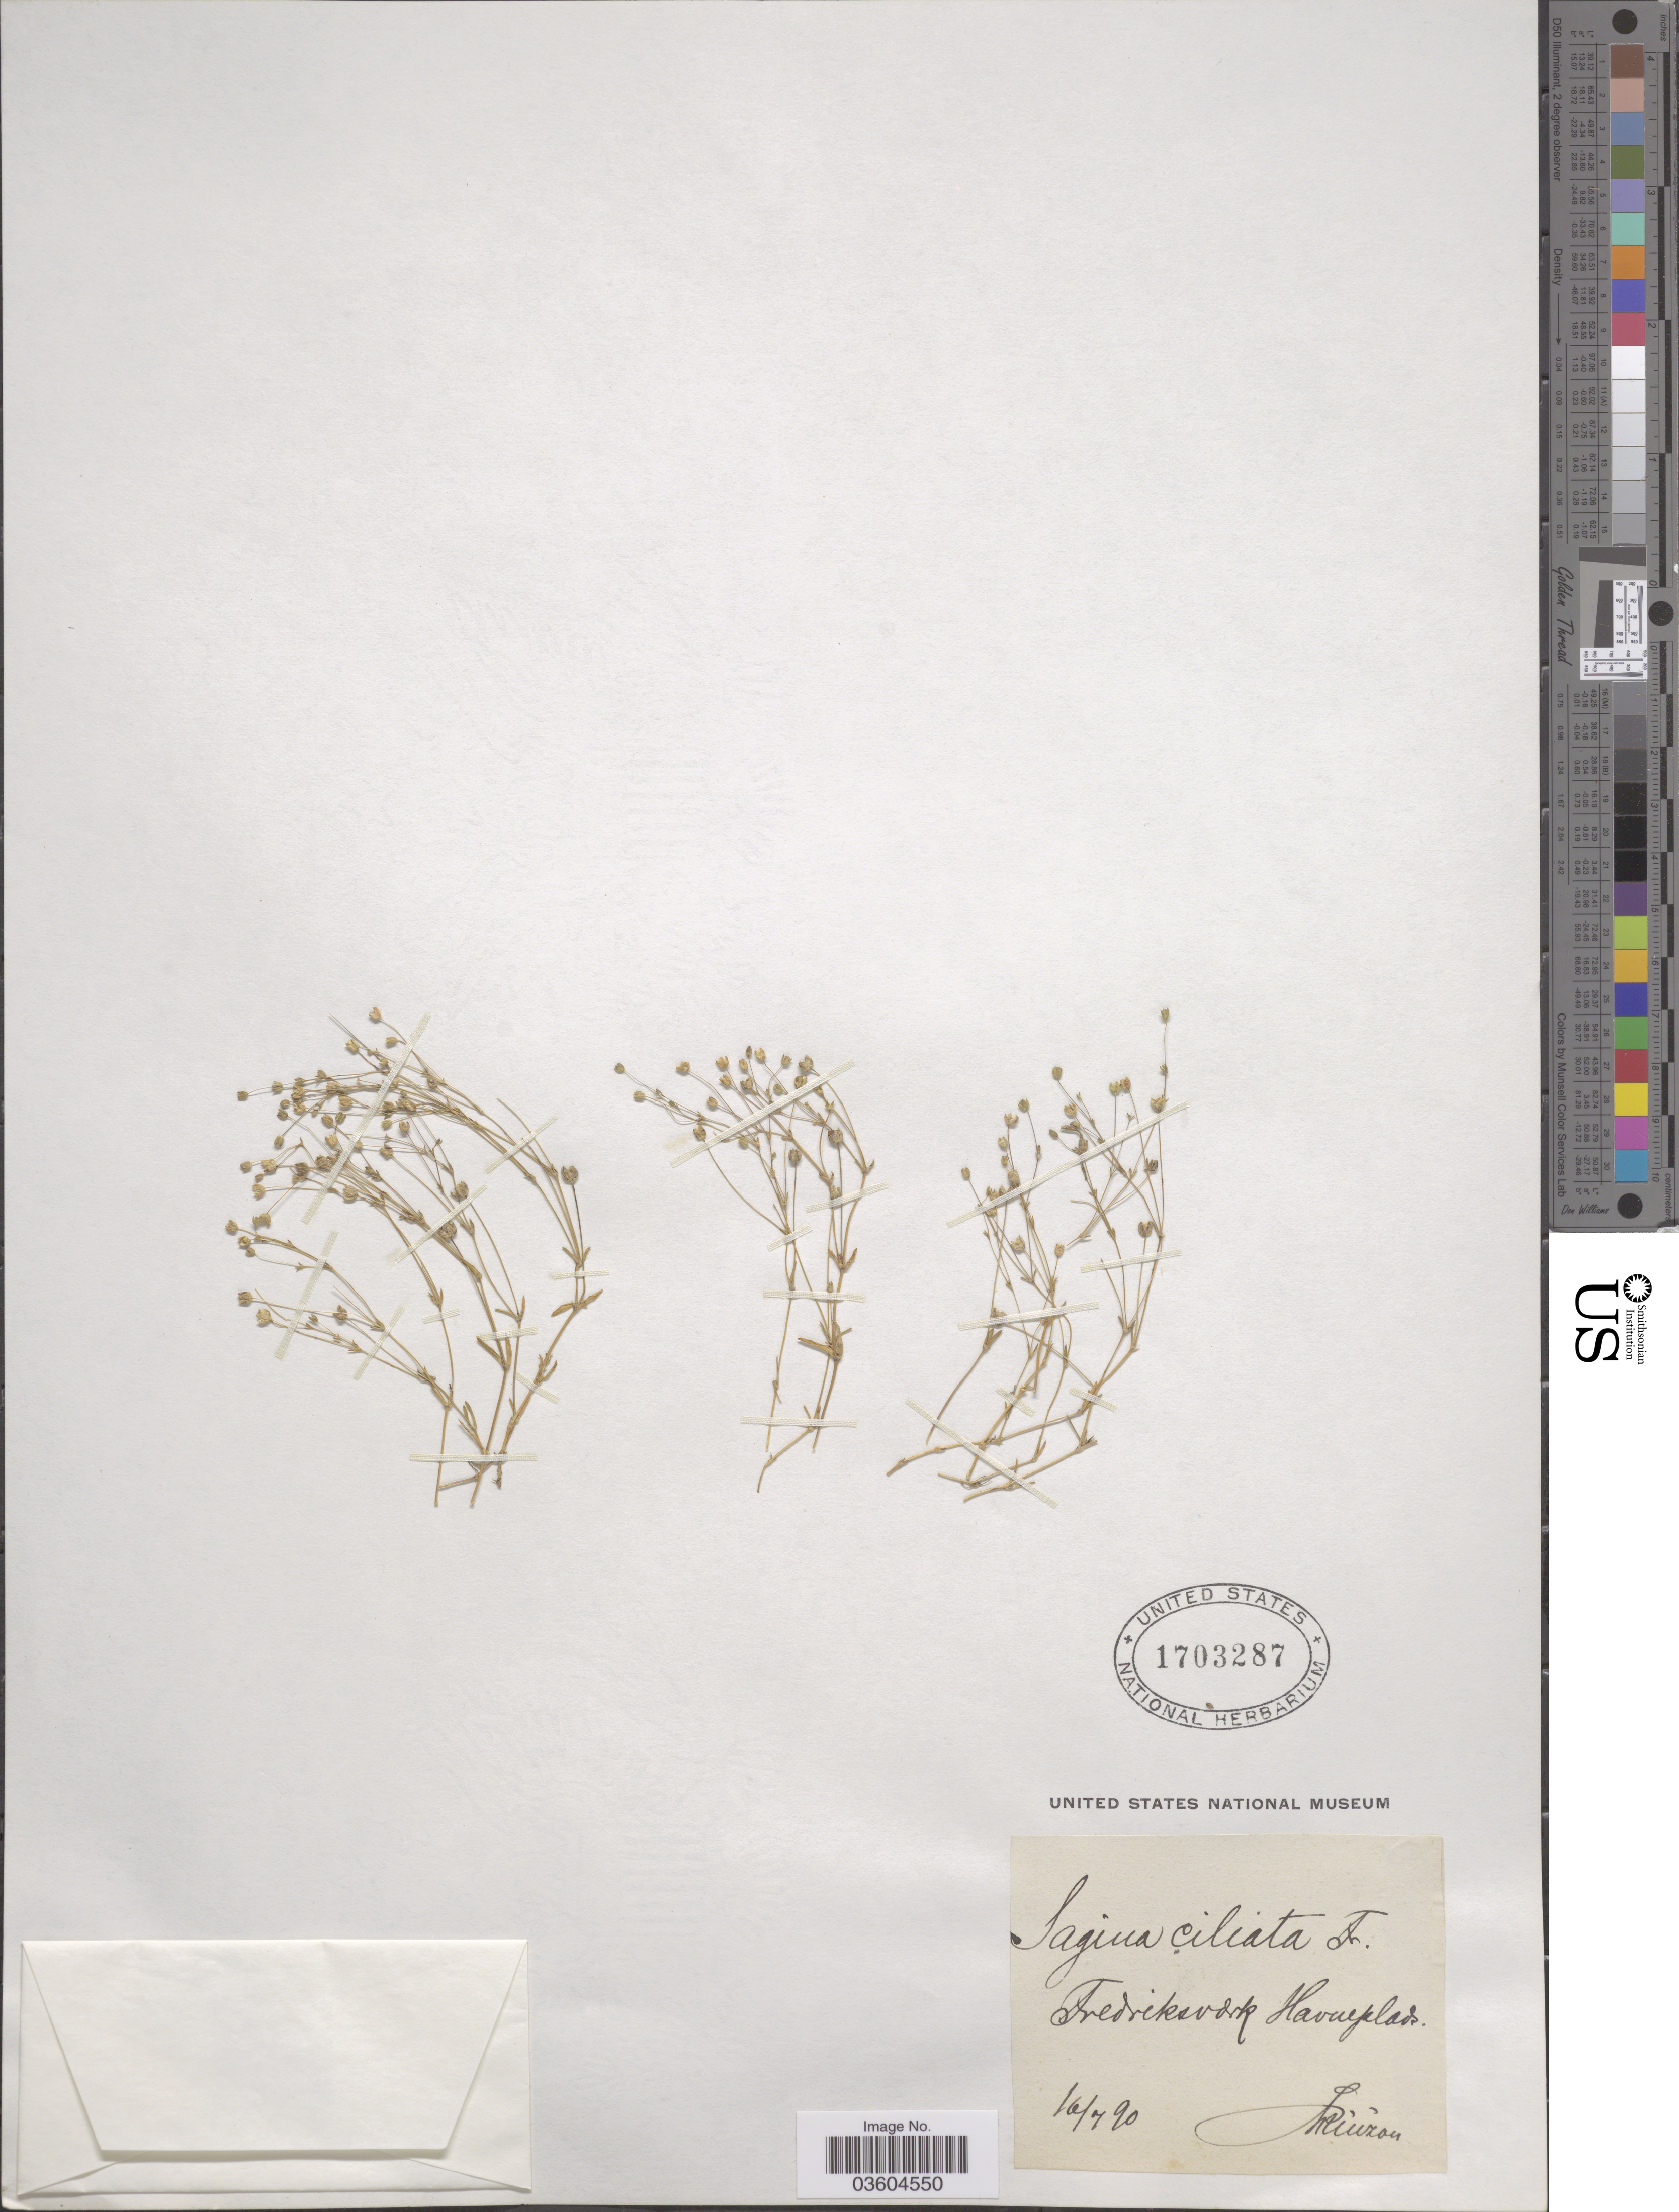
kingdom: Plantae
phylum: Tracheophyta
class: Magnoliopsida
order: Caryophyllales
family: Caryophyllaceae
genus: Sagina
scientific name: Sagina ciliata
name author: Fr. a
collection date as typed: Transcribed d/m/y: 16/7/90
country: Denmark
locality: Fredriksvark Havneplads.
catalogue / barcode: US 1703287